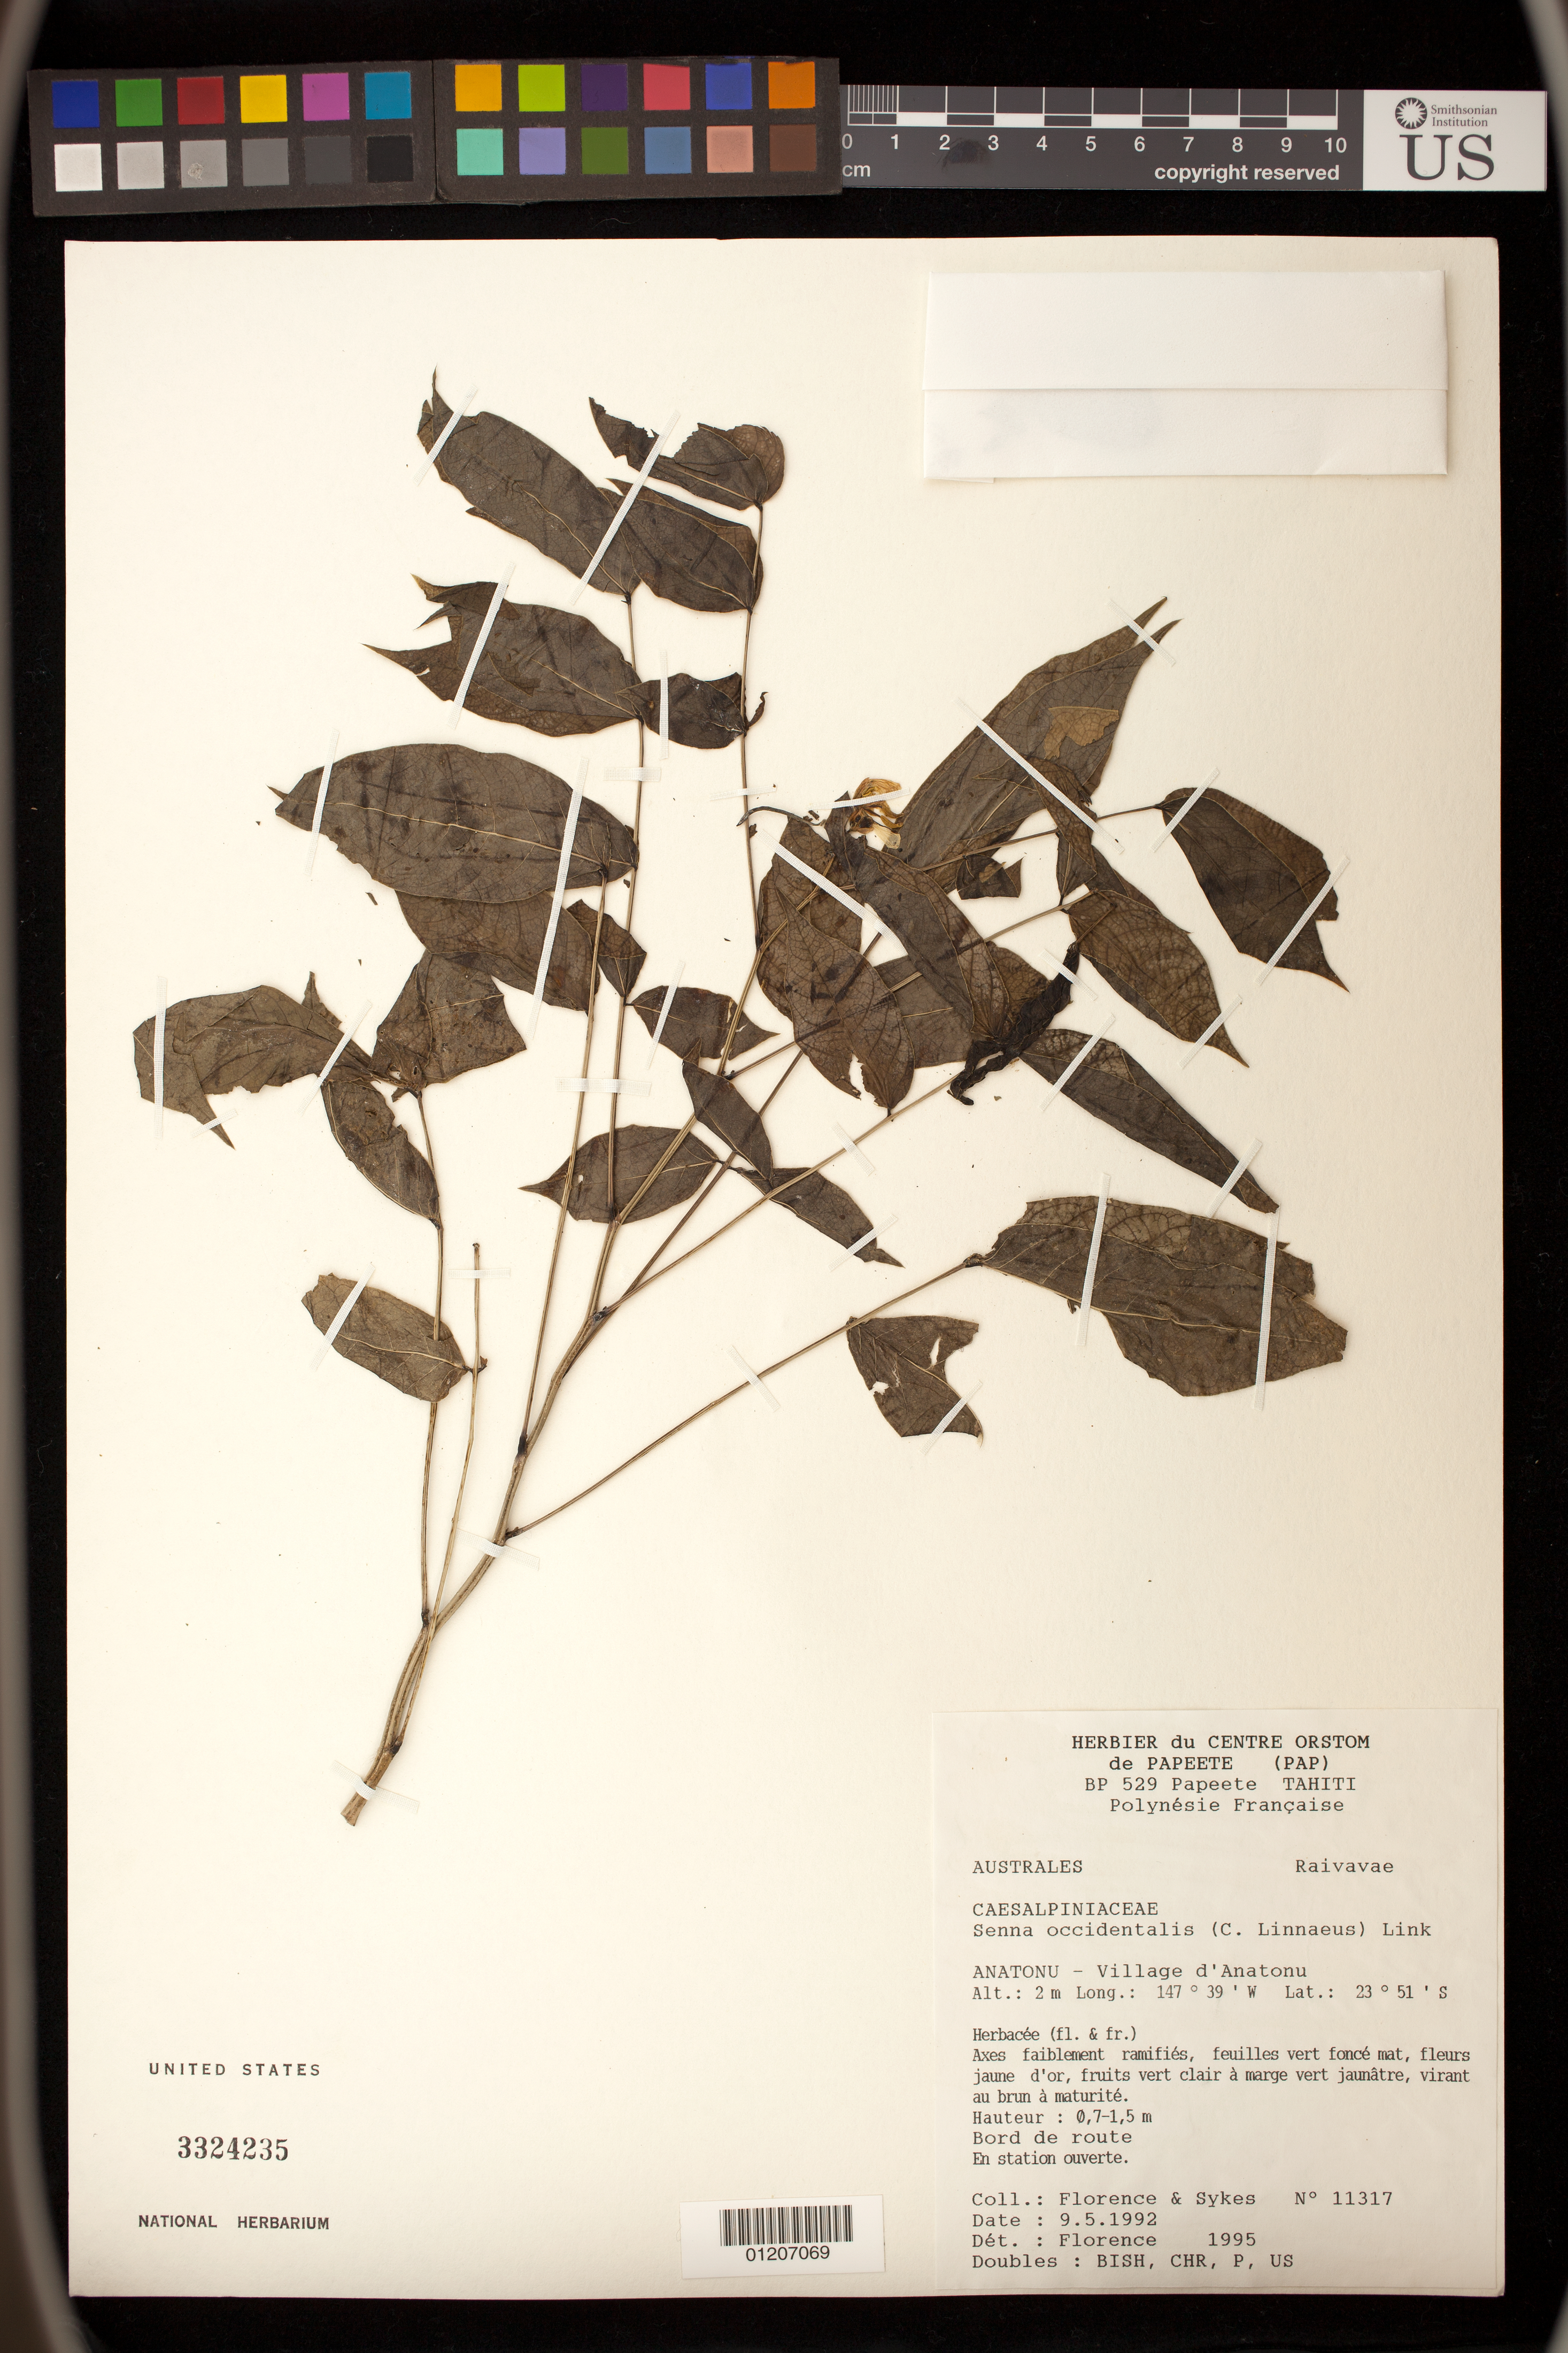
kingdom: Plantae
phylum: Tracheophyta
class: Magnoliopsida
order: Fabales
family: Fabaceae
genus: Senna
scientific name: Senna occidentalis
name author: (L.) Link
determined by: Florence, J.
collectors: J. Florence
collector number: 11317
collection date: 1992-05-09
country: French Polynesia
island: Raivavae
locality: Anatonu - Village d'Anatonu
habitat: En station ouverye. Bord du route.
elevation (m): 2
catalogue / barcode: US 3324235